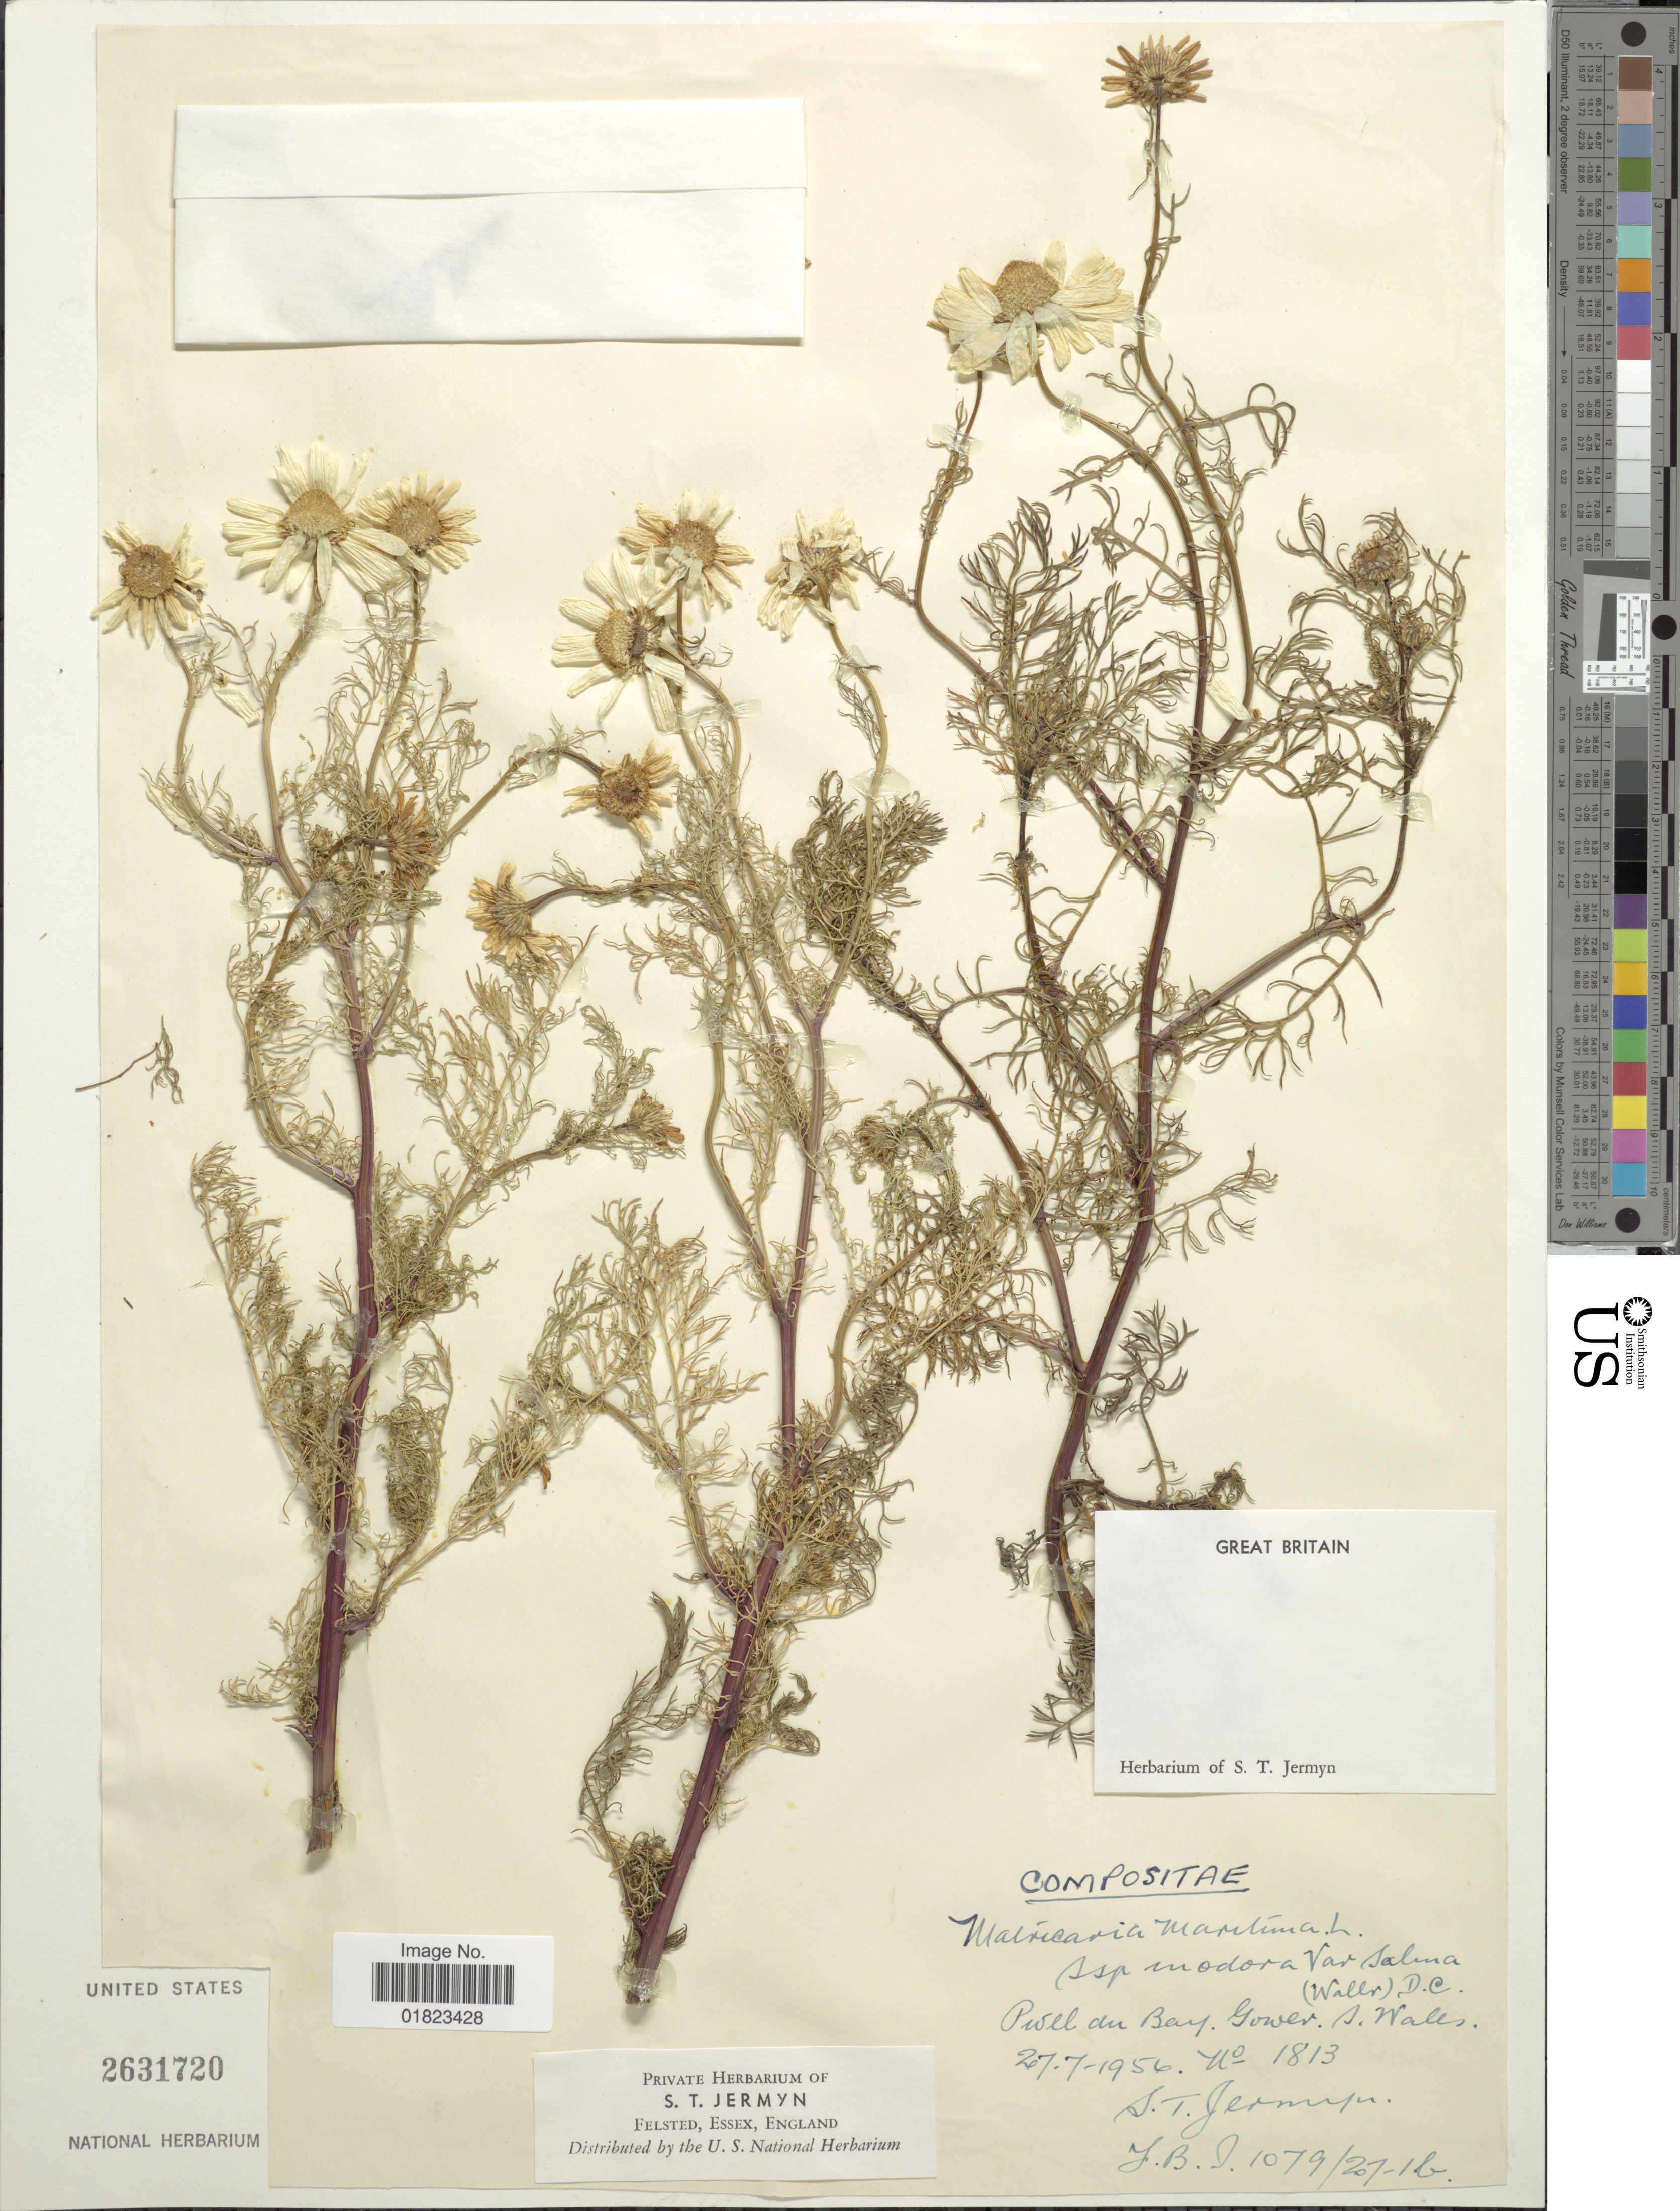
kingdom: Plantae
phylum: Tracheophyta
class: Magnoliopsida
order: Asterales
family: Asteraceae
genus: Tripleurospermum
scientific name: Tripleurospermum perforatum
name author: (Mérat) Laínz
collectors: S. Jermyn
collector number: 1813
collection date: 1956-07-27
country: United Kingdom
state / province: Wales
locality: Pwlldu Bay, Gower S. Wales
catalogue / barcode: US 2631720